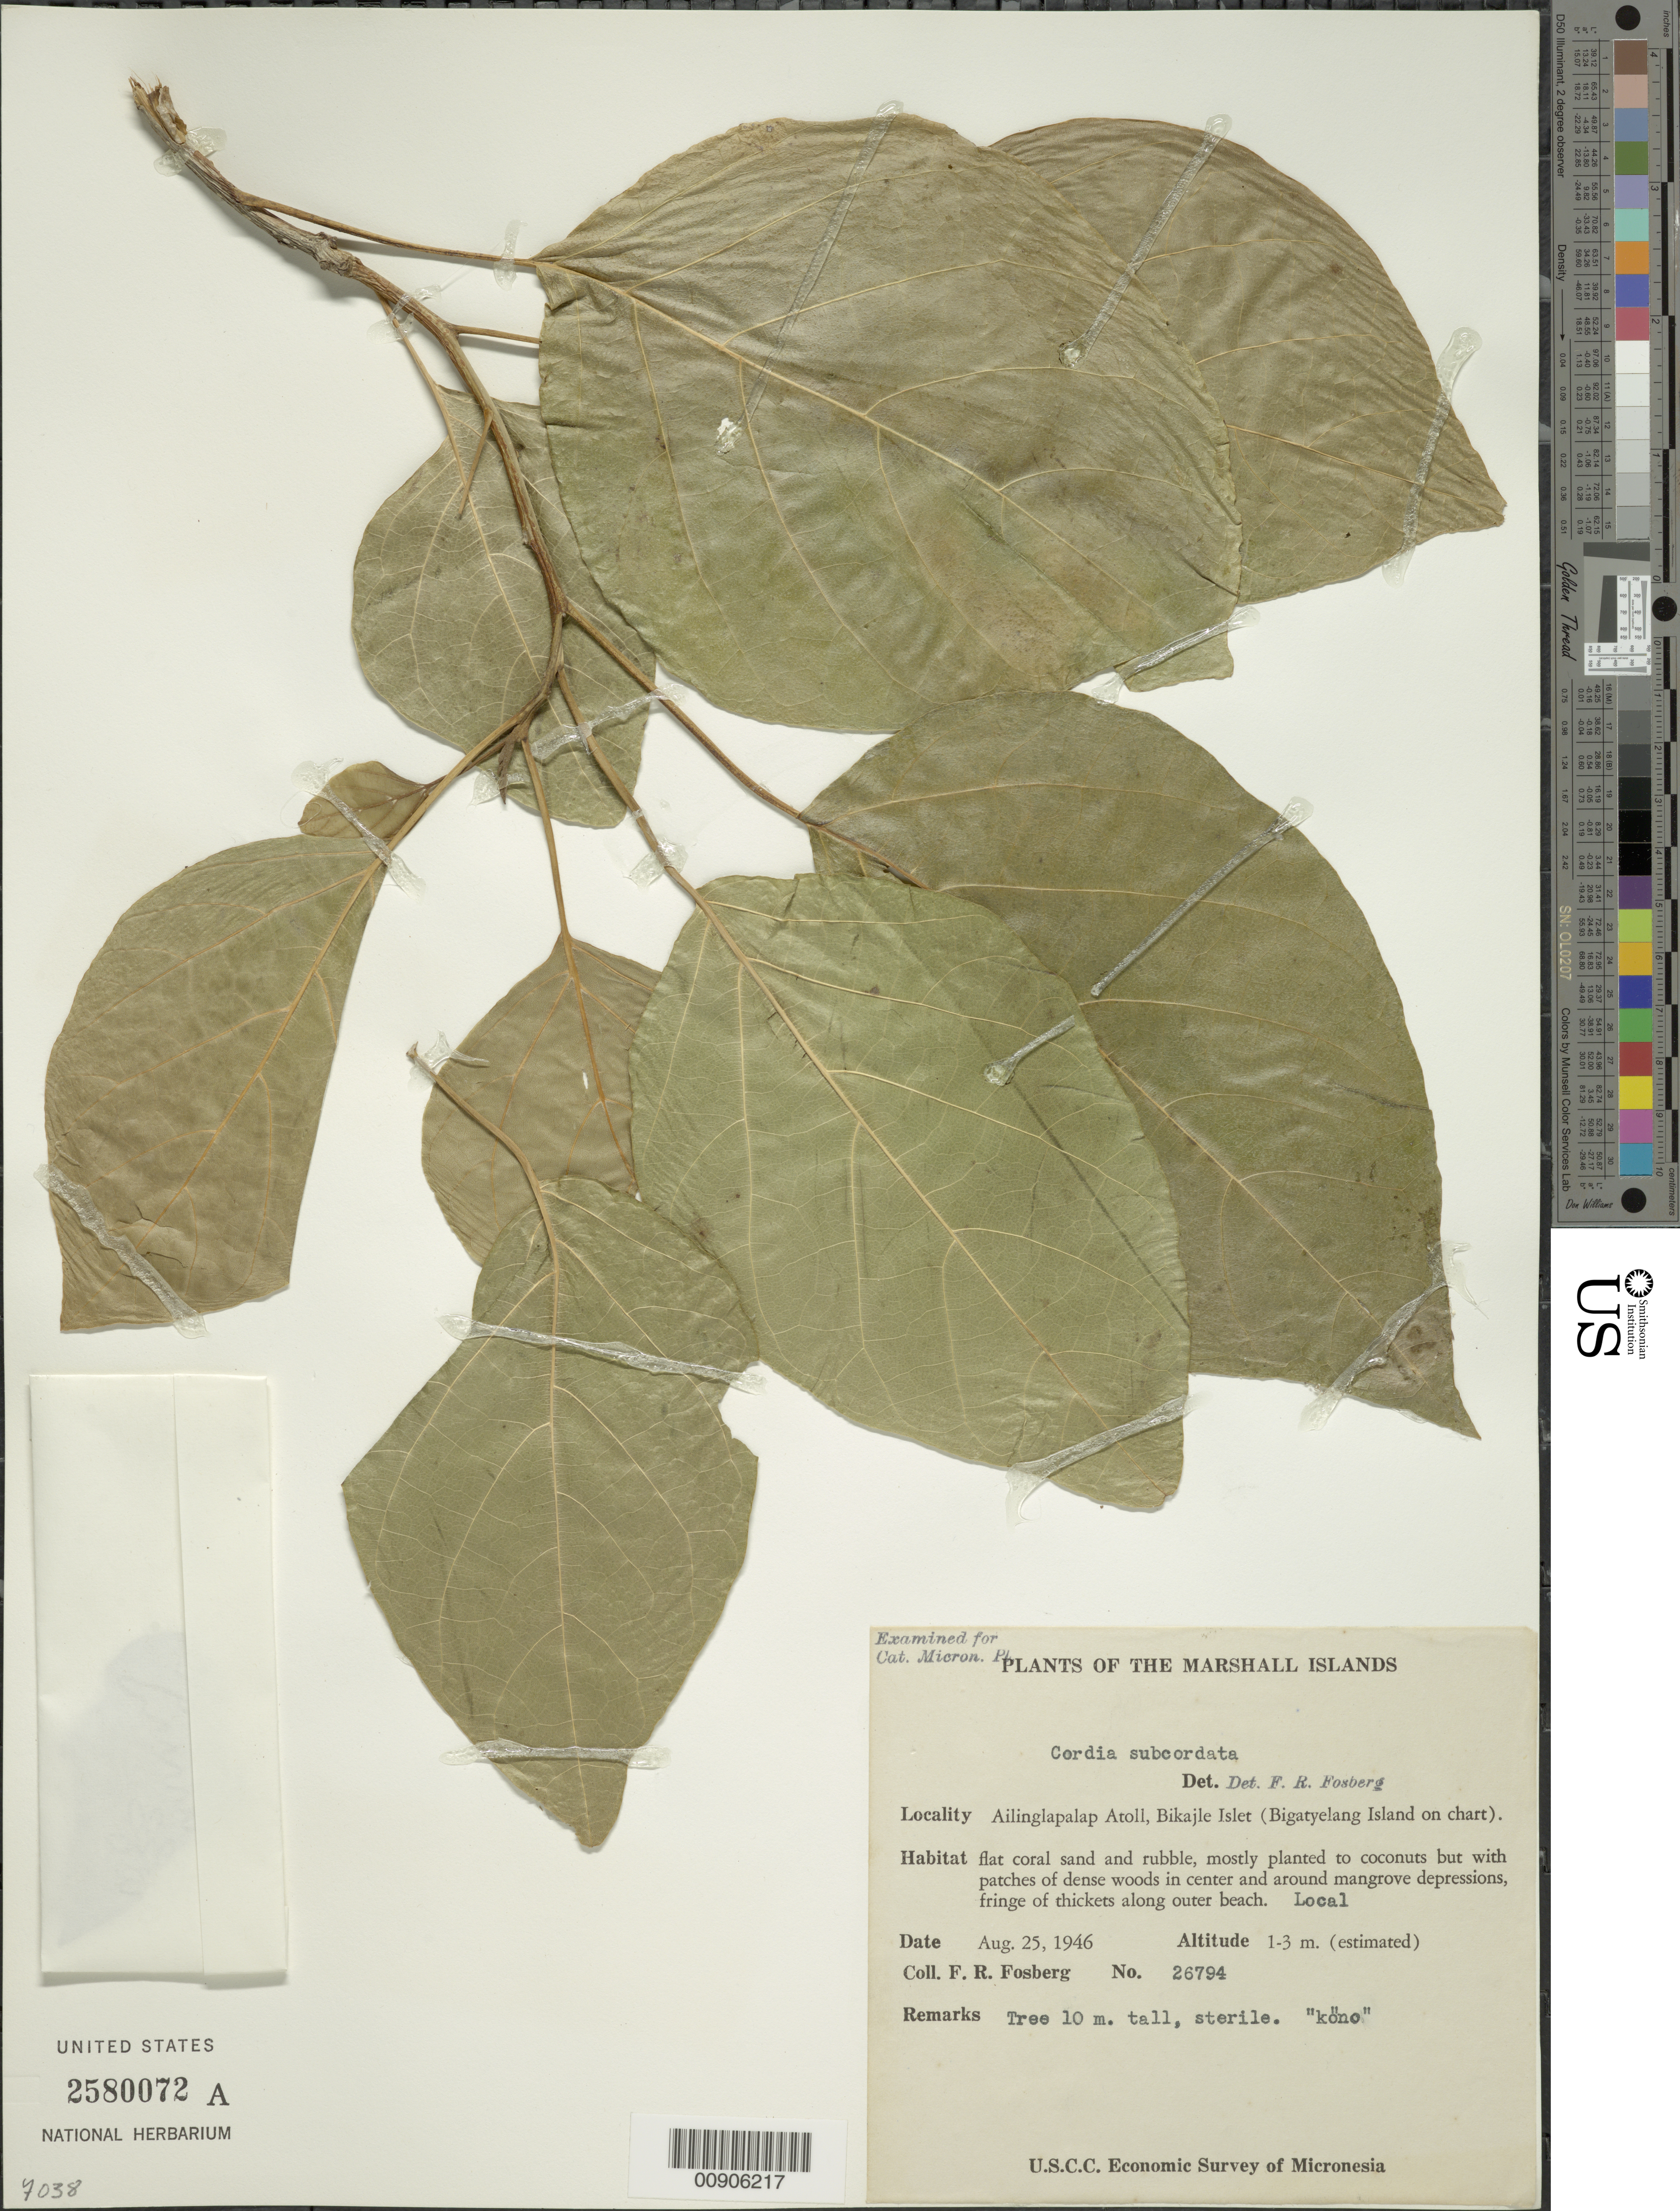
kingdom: Plantae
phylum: Tracheophyta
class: Magnoliopsida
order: Boraginales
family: Cordiaceae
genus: Cordia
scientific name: Cordia subcordata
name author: Lam.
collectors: F. R. Fosberg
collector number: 26794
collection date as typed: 25 Aug 1946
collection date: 1946-08-25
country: Marshall Islands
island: Ailinglaplap [Ailinglapalap] Atoll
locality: Bikajle Islet (Bigatyelang Islet)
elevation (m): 1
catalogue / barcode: US 2580072A